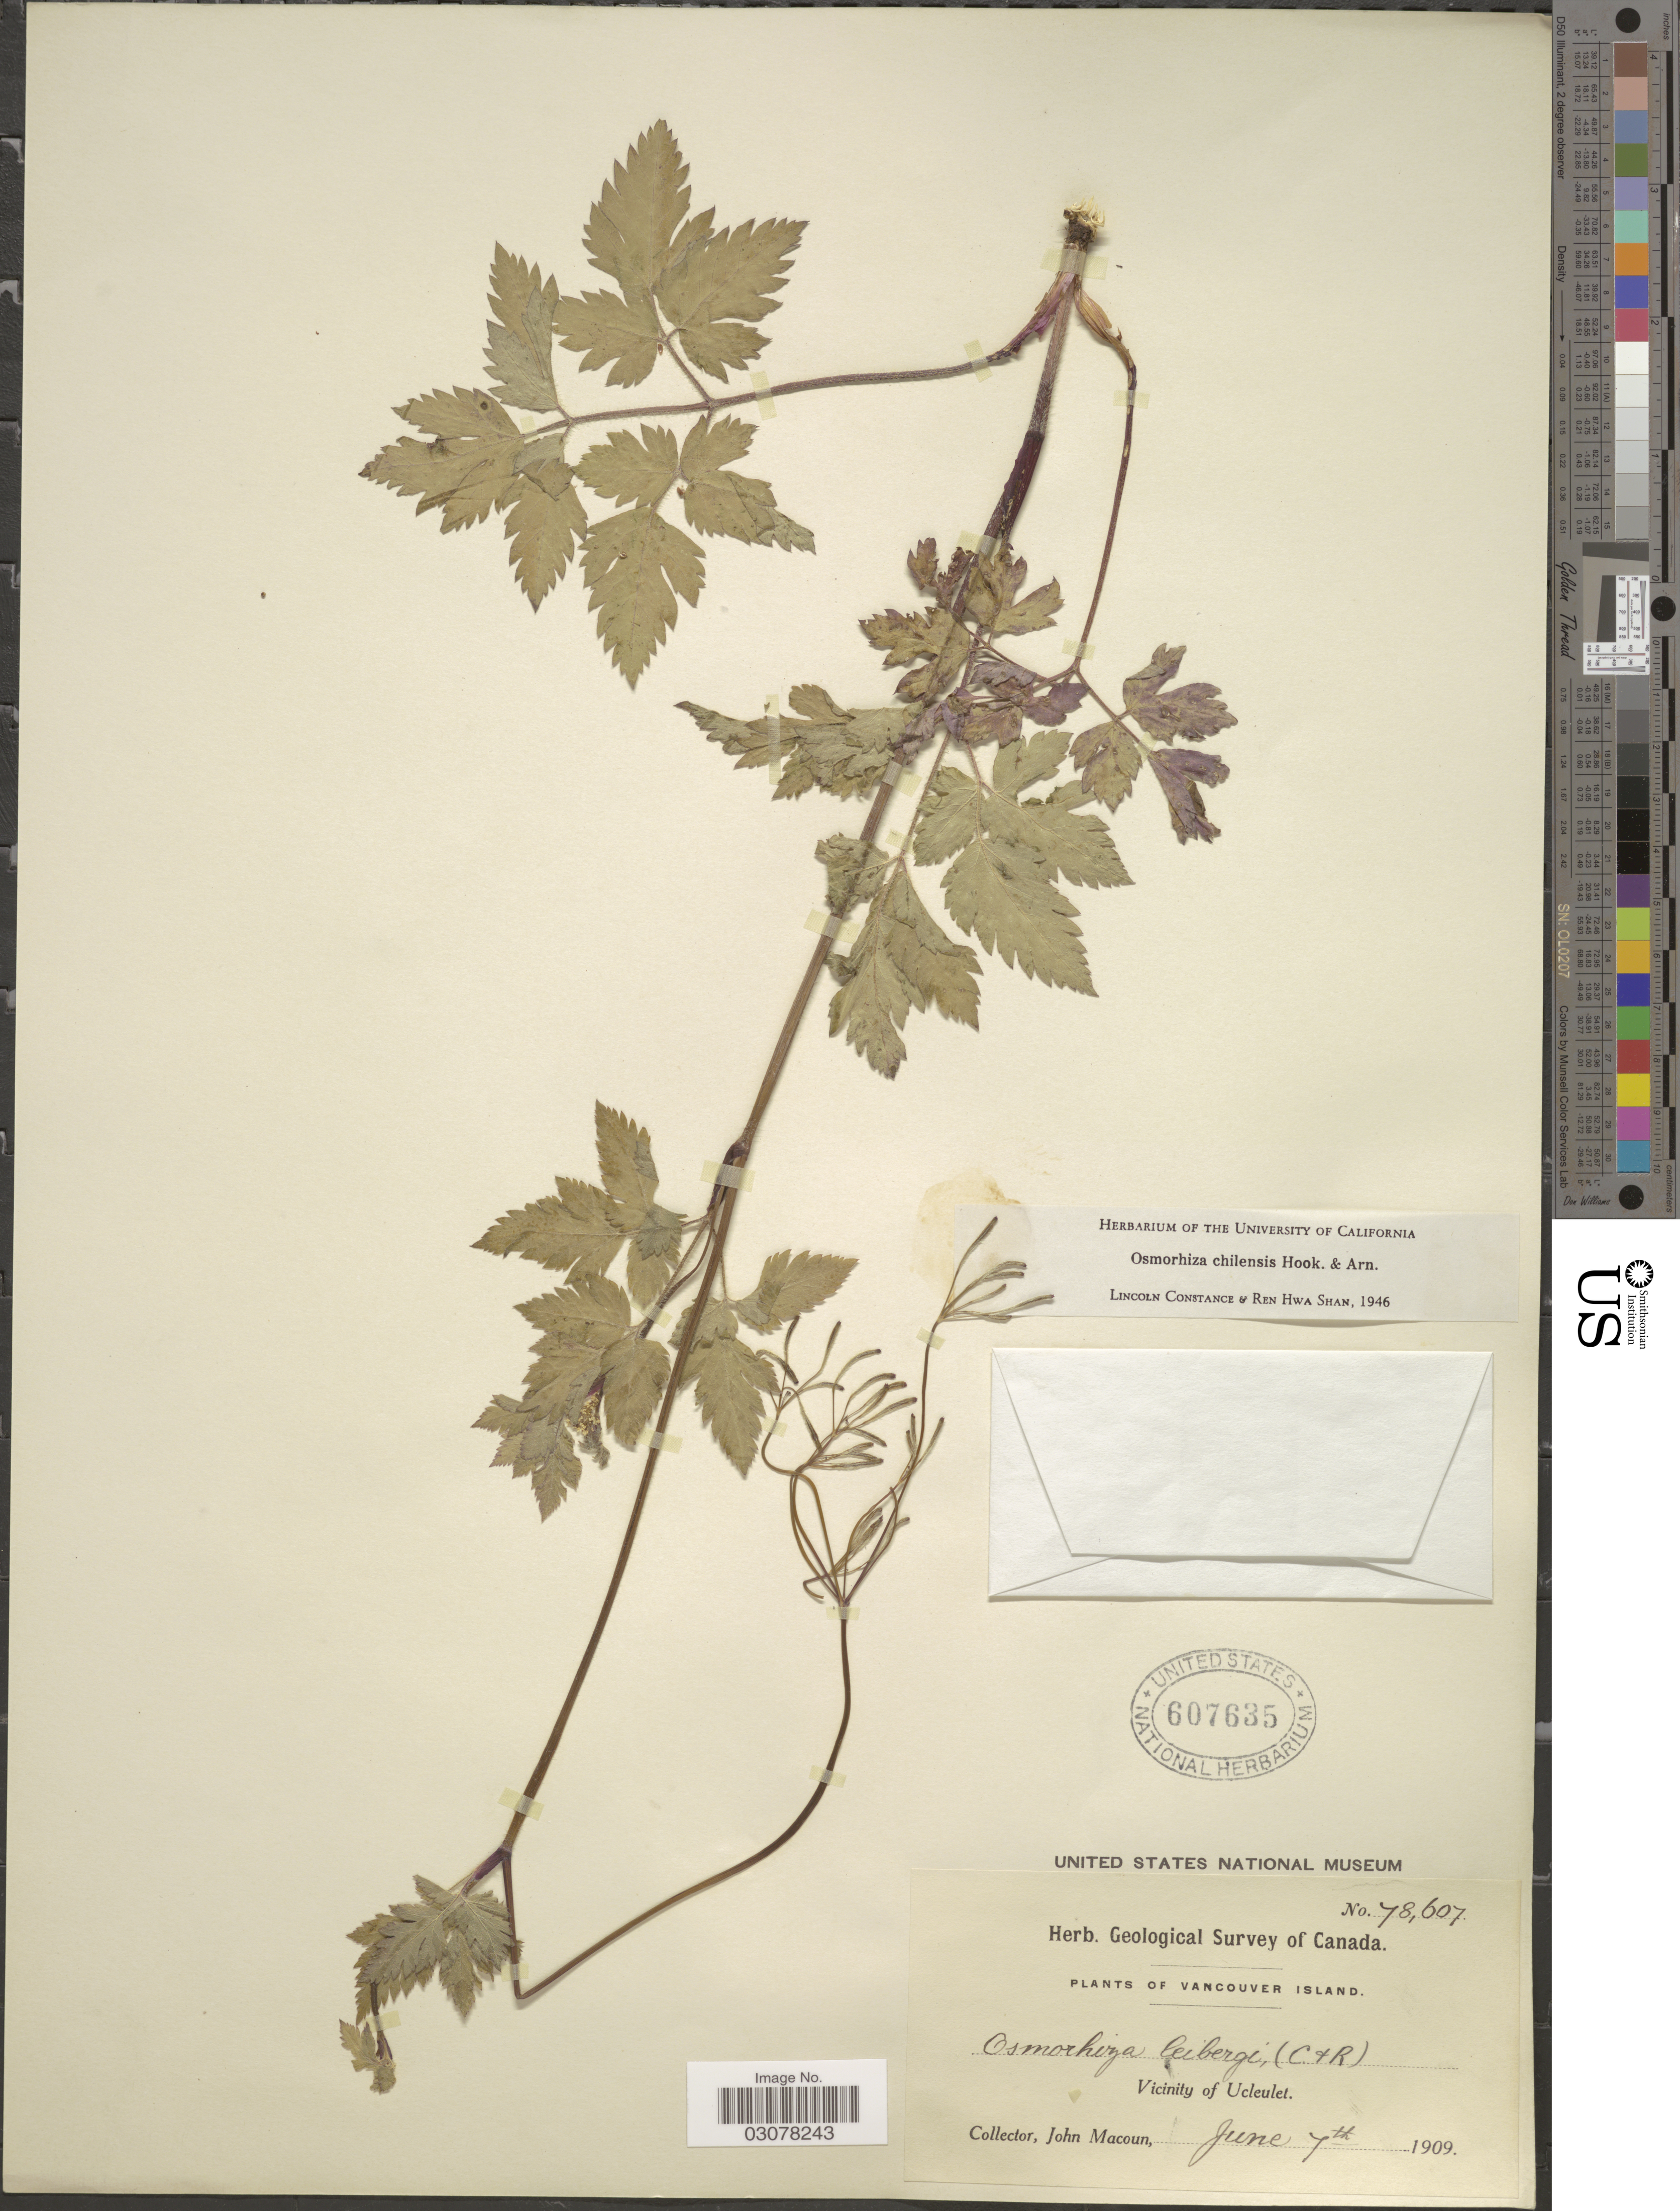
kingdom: Plantae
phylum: Tracheophyta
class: Magnoliopsida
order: Apiales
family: Apiaceae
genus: Osmorhiza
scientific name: Osmorhiza chilensis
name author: Hook. & Arn.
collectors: J. Macoun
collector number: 78607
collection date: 1909-06-07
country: Canada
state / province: British Columbia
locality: Vancouver Island. Vicinity of Ucleulet.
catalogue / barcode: US 607635